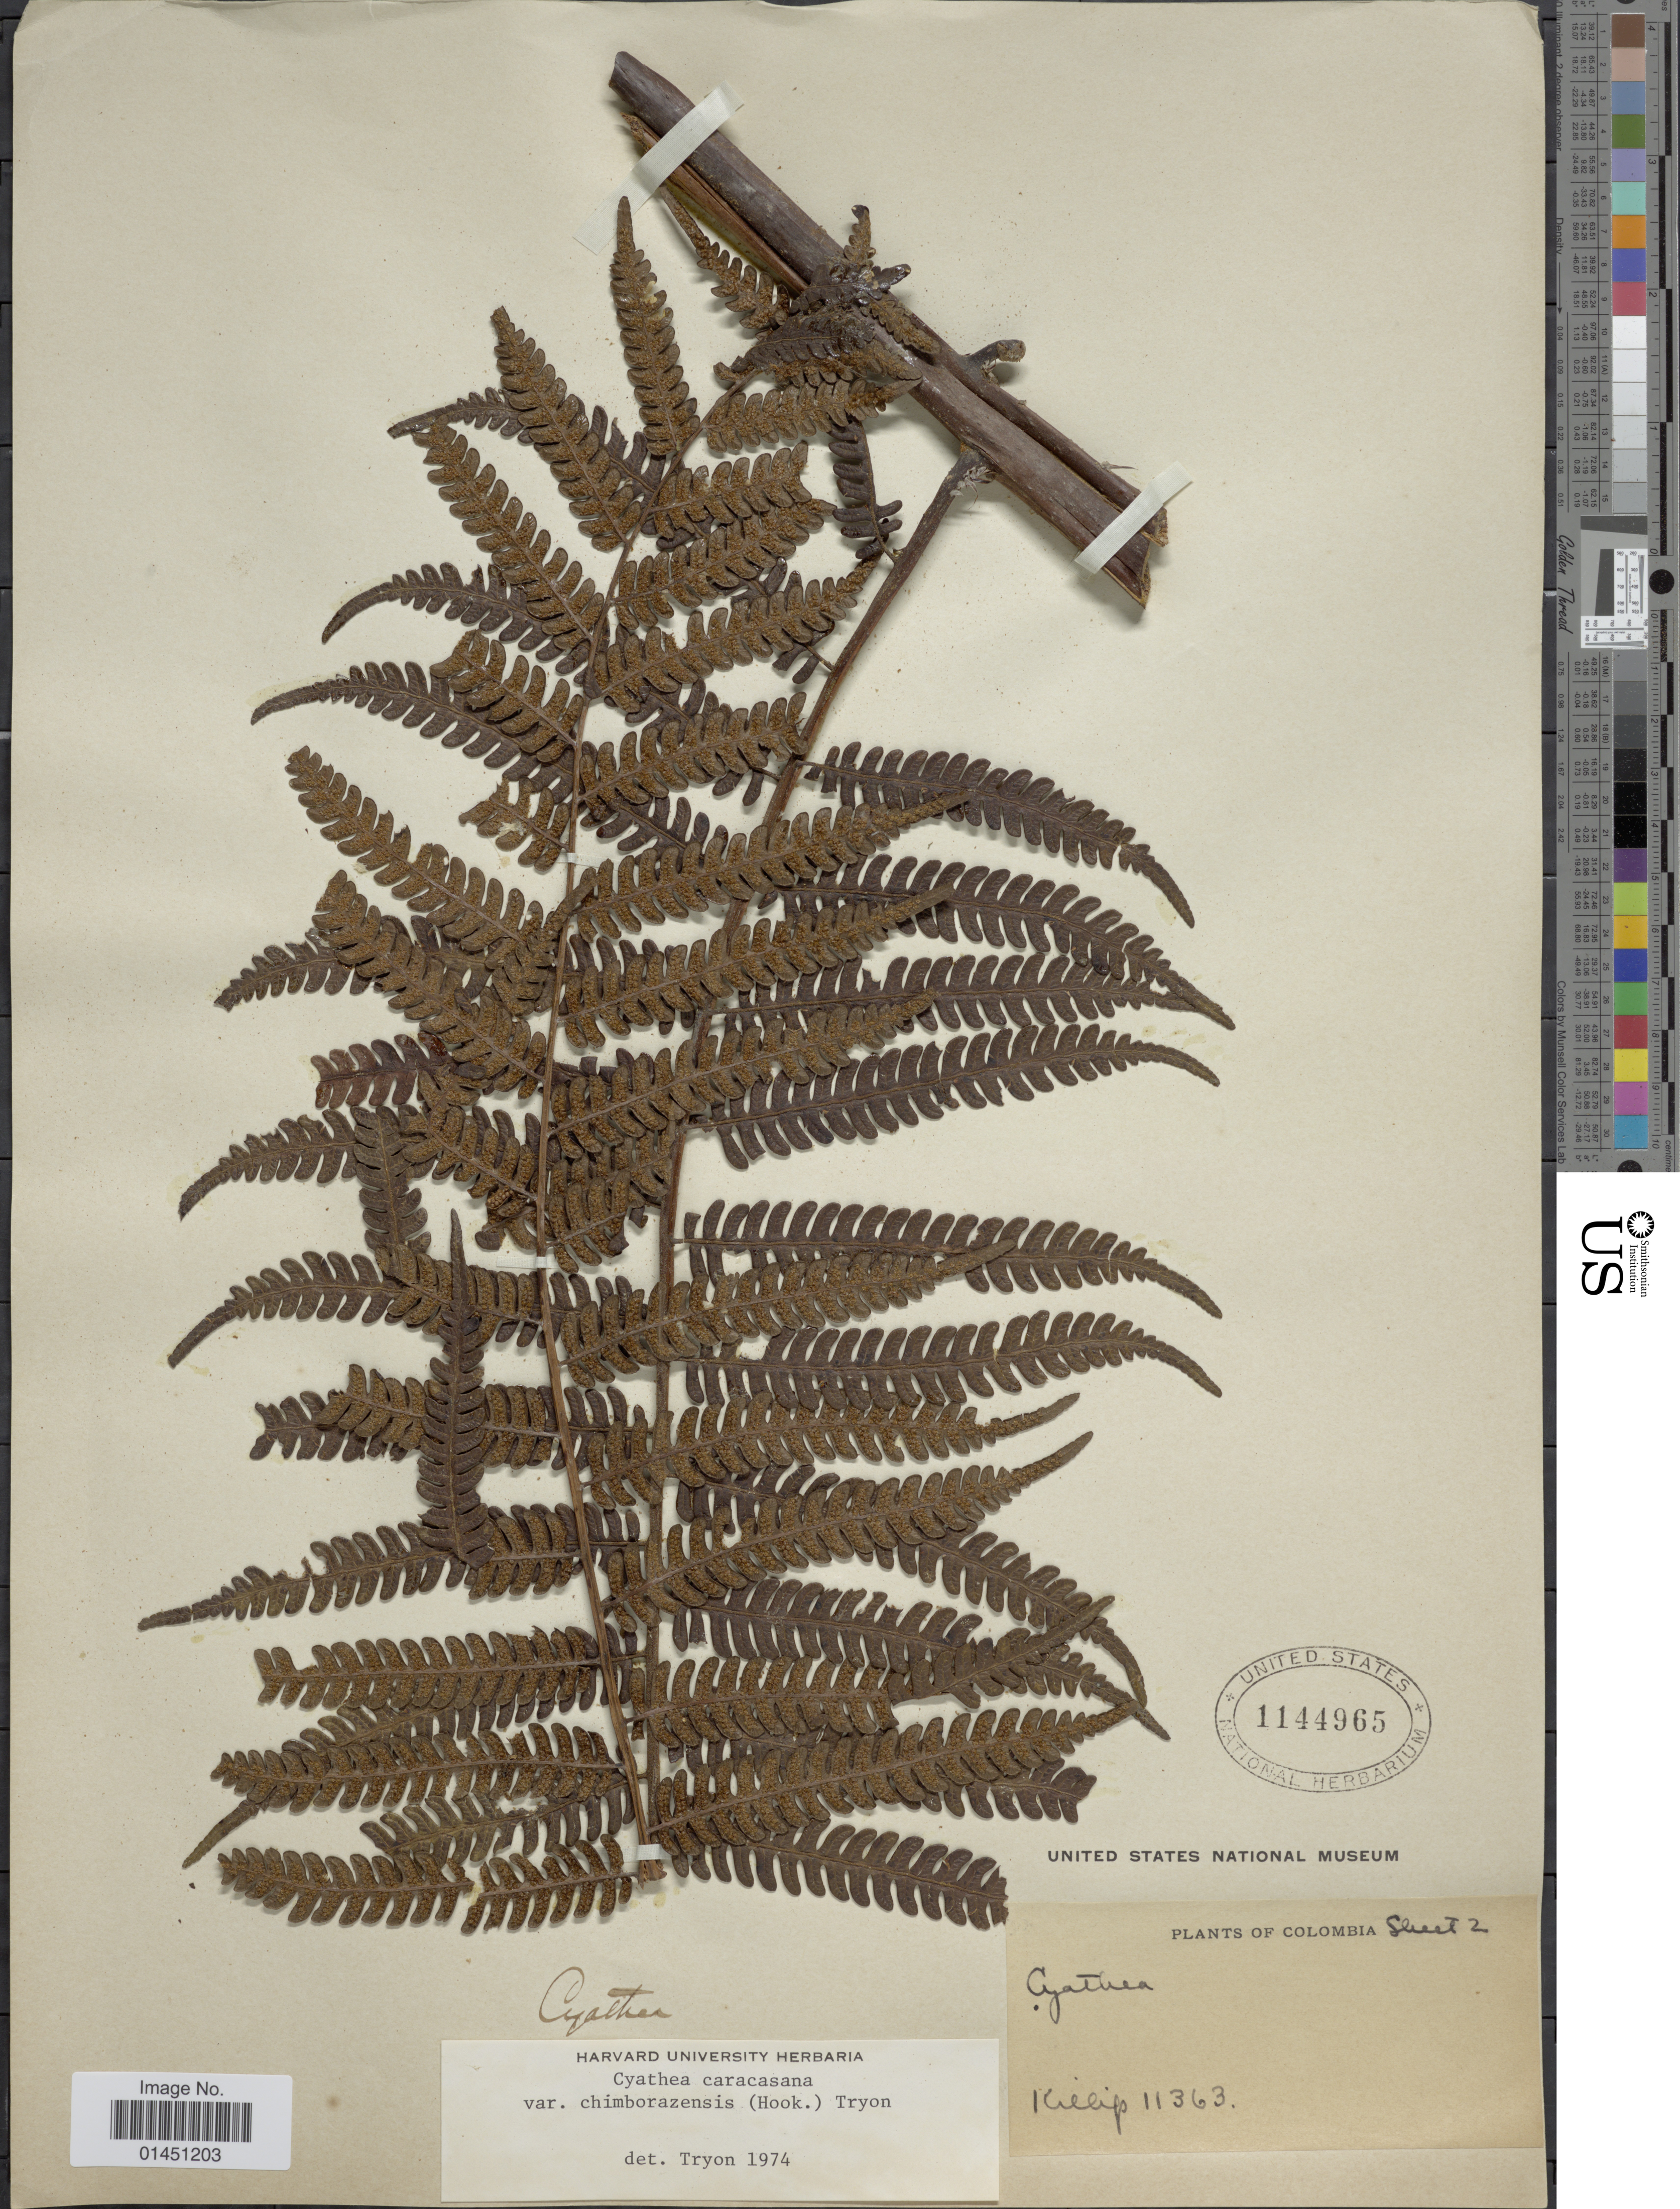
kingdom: Plantae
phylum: Tracheophyta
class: Polypodiopsida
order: Cyatheales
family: Cyatheaceae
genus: Cyathea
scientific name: Cyathea caracasana var. chimborazensis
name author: (Hook.) R.M. Tryon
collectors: E. P. Killip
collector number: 11363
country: Colombia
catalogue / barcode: US 1144965